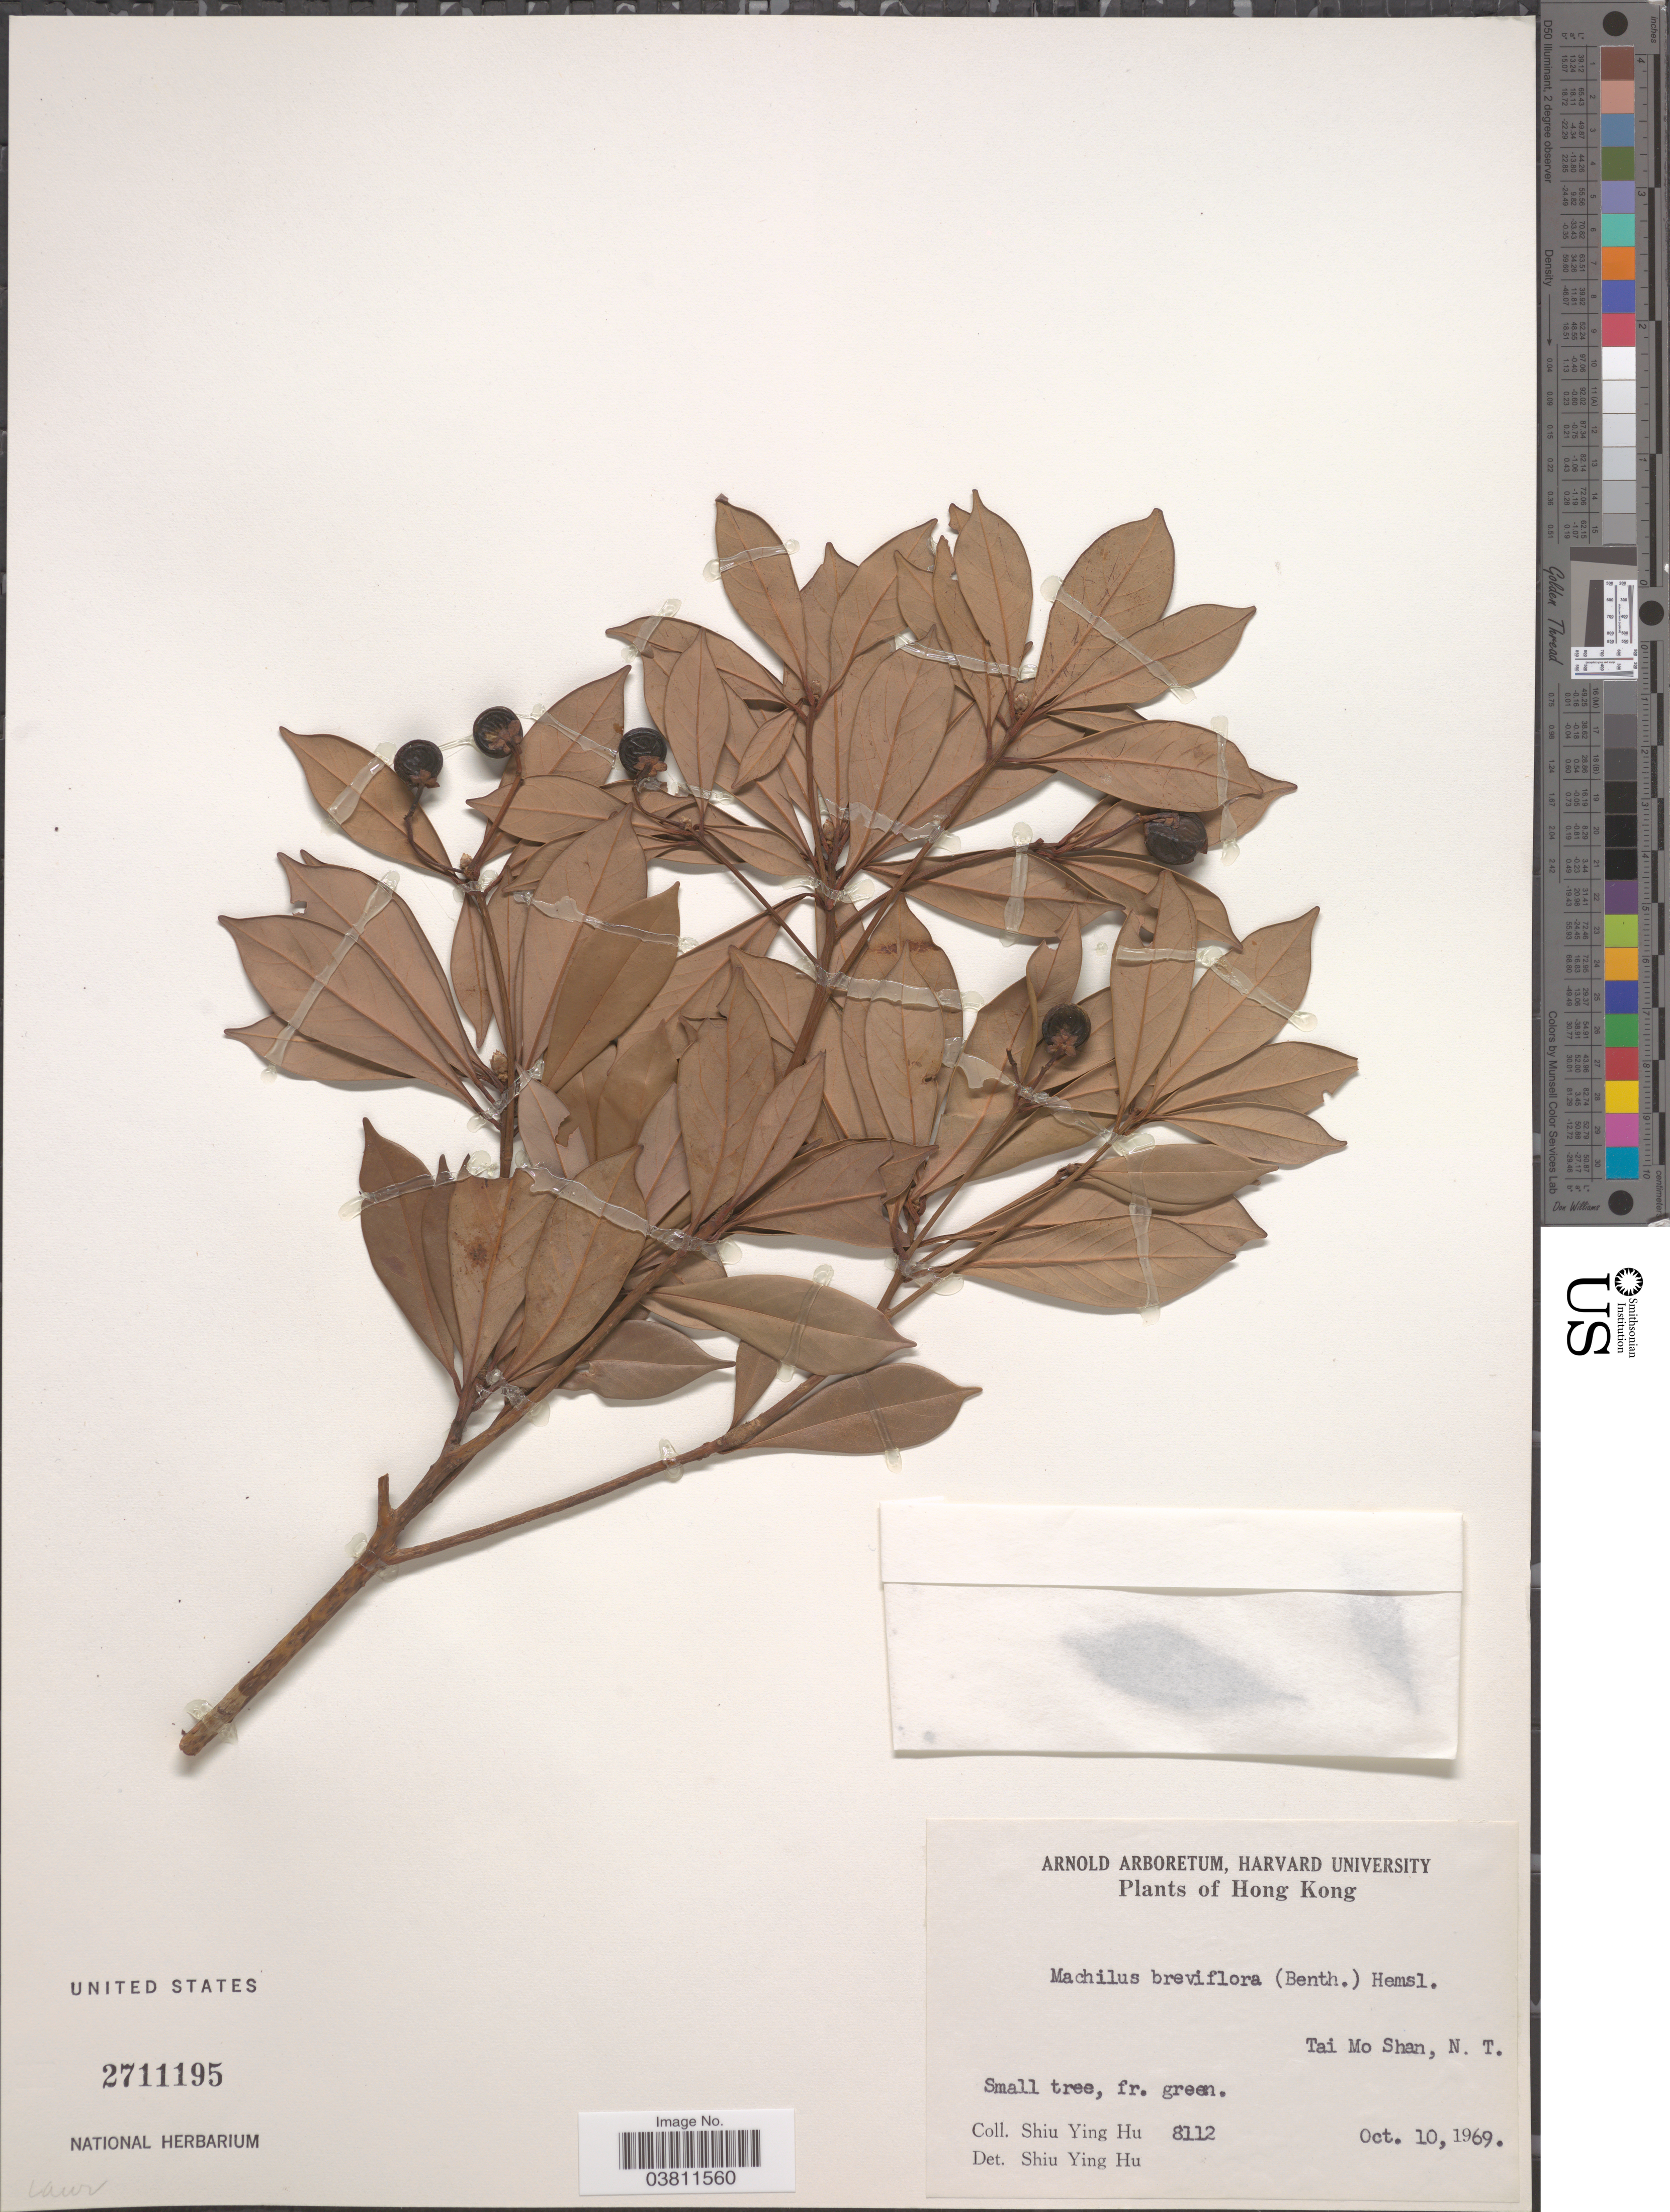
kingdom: Plantae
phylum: Tracheophyta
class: Magnoliopsida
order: Laurales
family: Lauraceae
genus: Machilus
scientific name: Machilus breviflora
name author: (Benth.) Hemsl.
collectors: S. Y. Hu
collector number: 8112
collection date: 1969-10-10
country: China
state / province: Hong Kong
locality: Tai Mo Shan, N. T.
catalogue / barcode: US 2711195